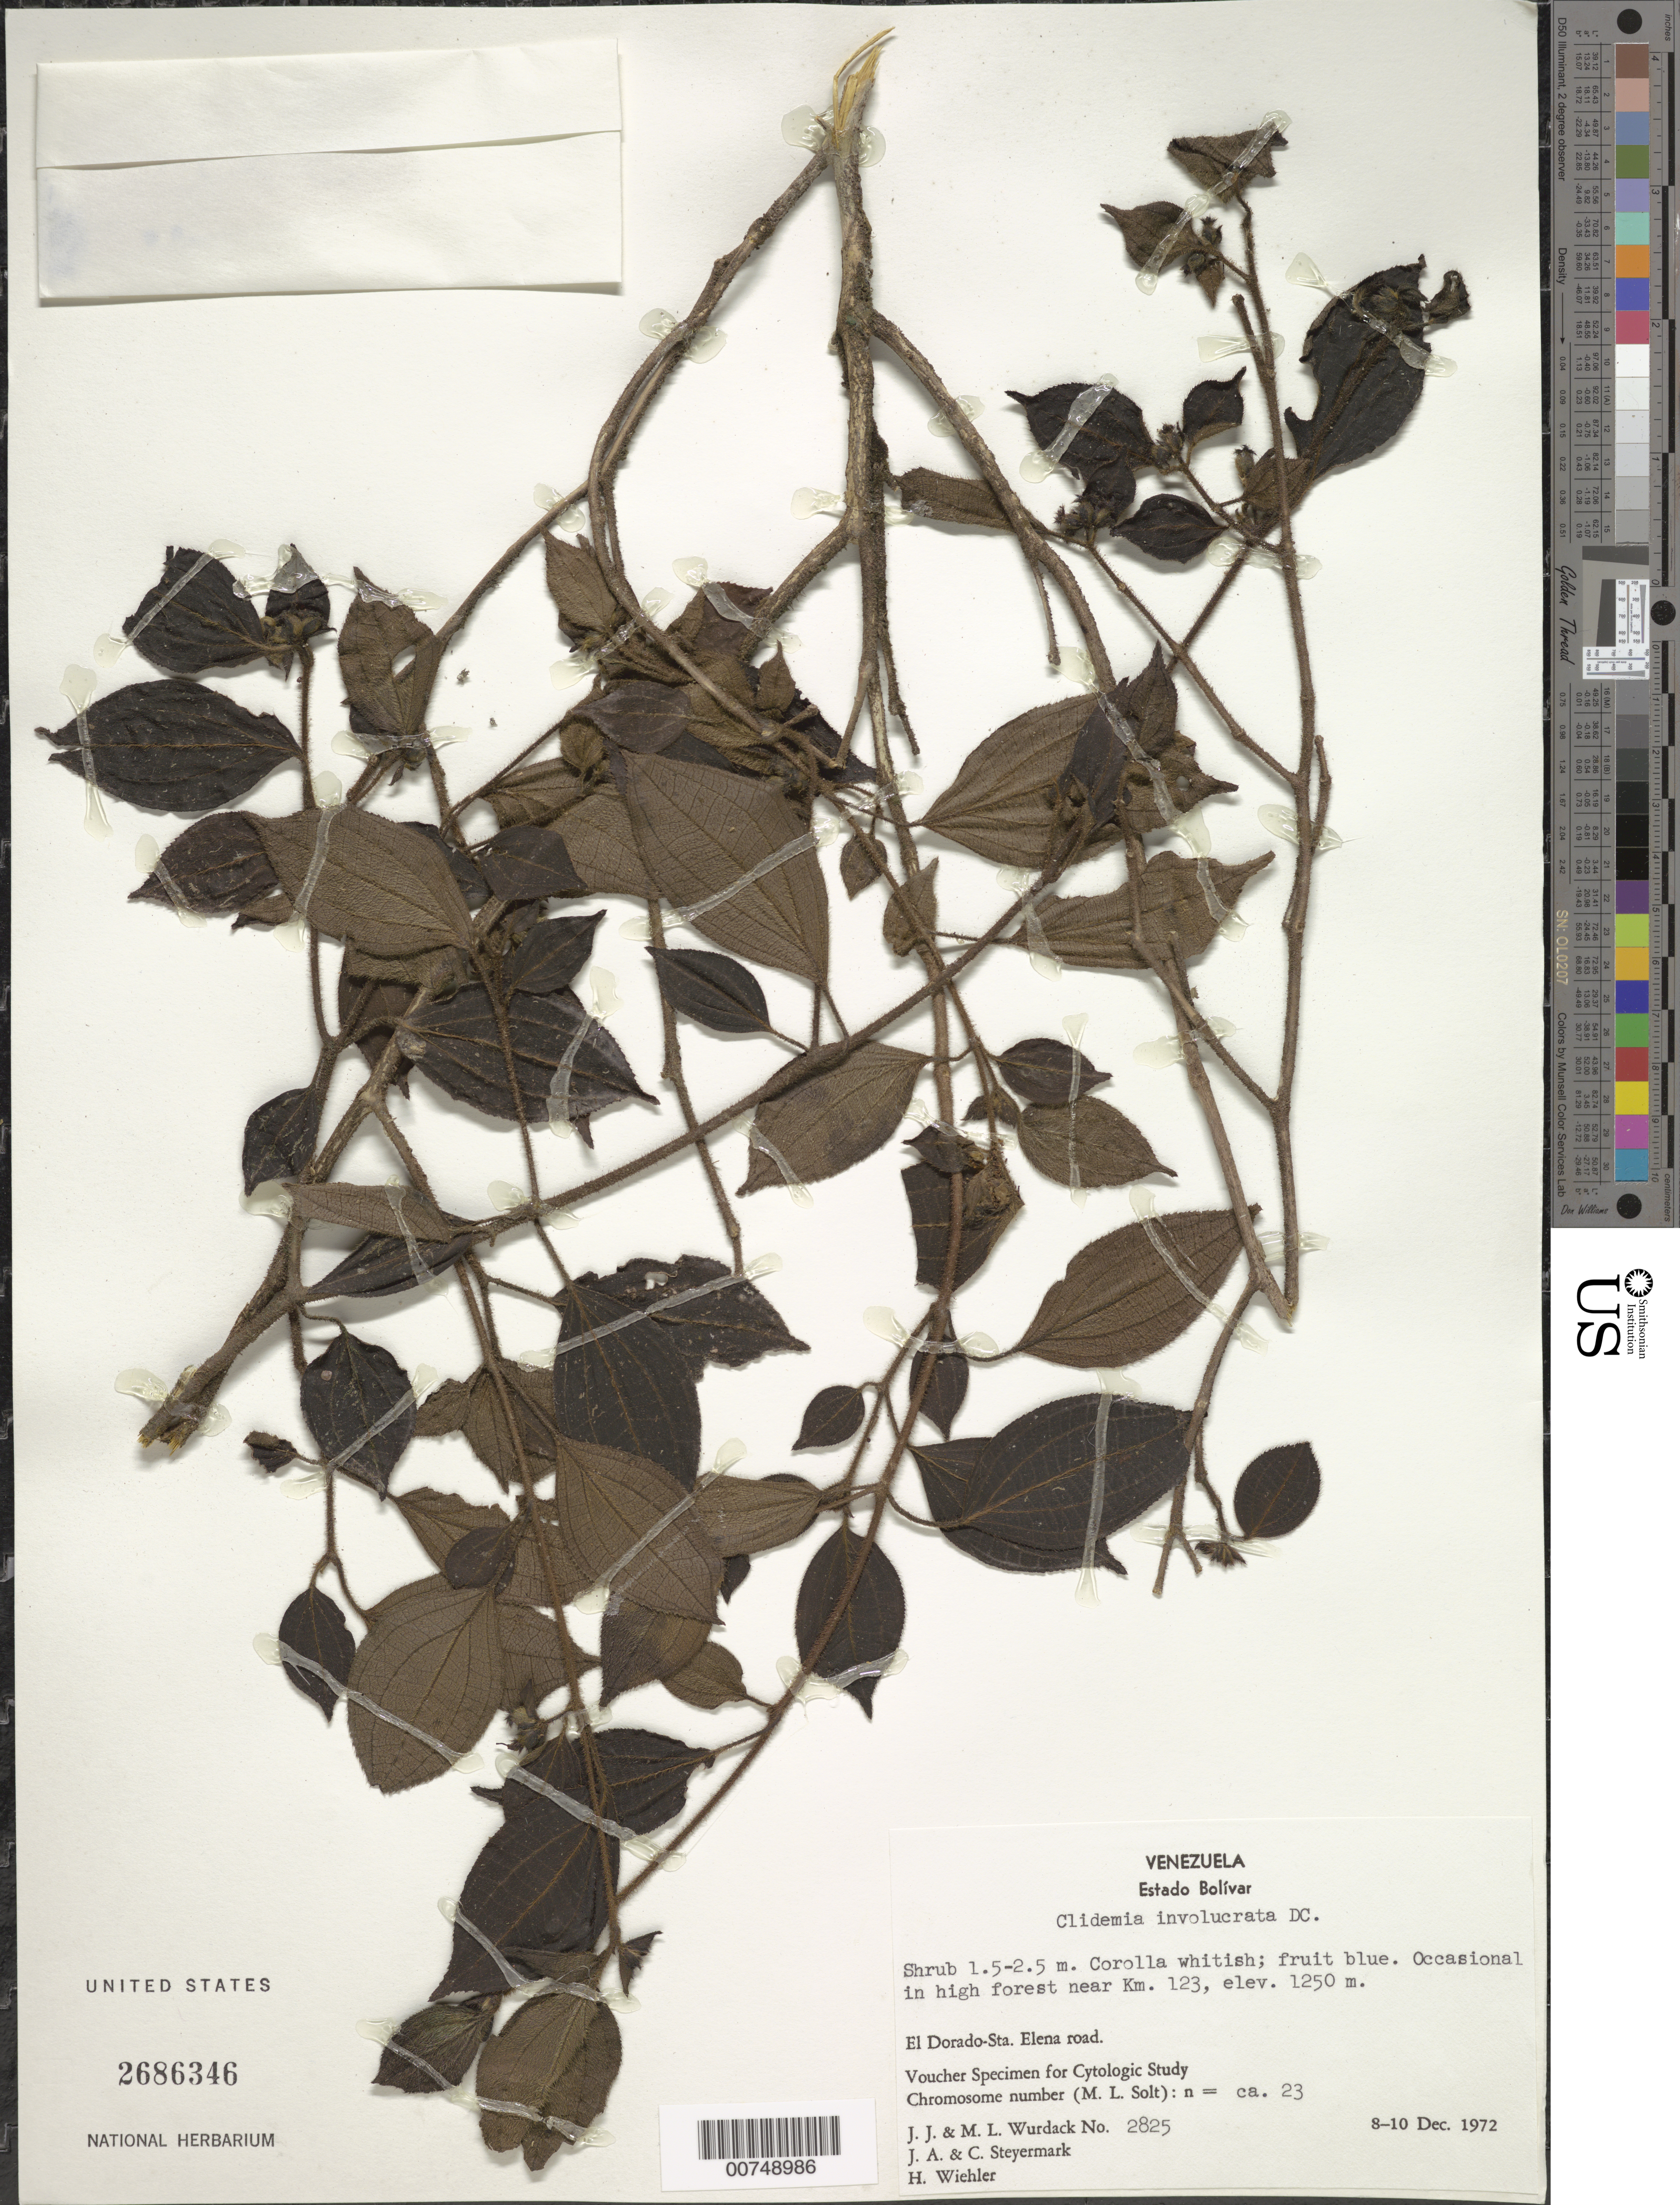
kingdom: Plantae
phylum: Tracheophyta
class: Magnoliopsida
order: Myrtales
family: Melastomataceae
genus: Clidemia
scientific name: Clidemia involucrata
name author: DC.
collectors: J. J. Wurdack, M. L. Wurdack, J. Steyermark & C. Steyermark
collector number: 2825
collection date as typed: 8-Dec-72 to 10-Dec-72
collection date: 1972-12-08/1972-12-10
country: Venezuela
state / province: Bolívar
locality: El Dorado to Sta. Elena road, km 123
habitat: High forest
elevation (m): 1250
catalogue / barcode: US 2686346